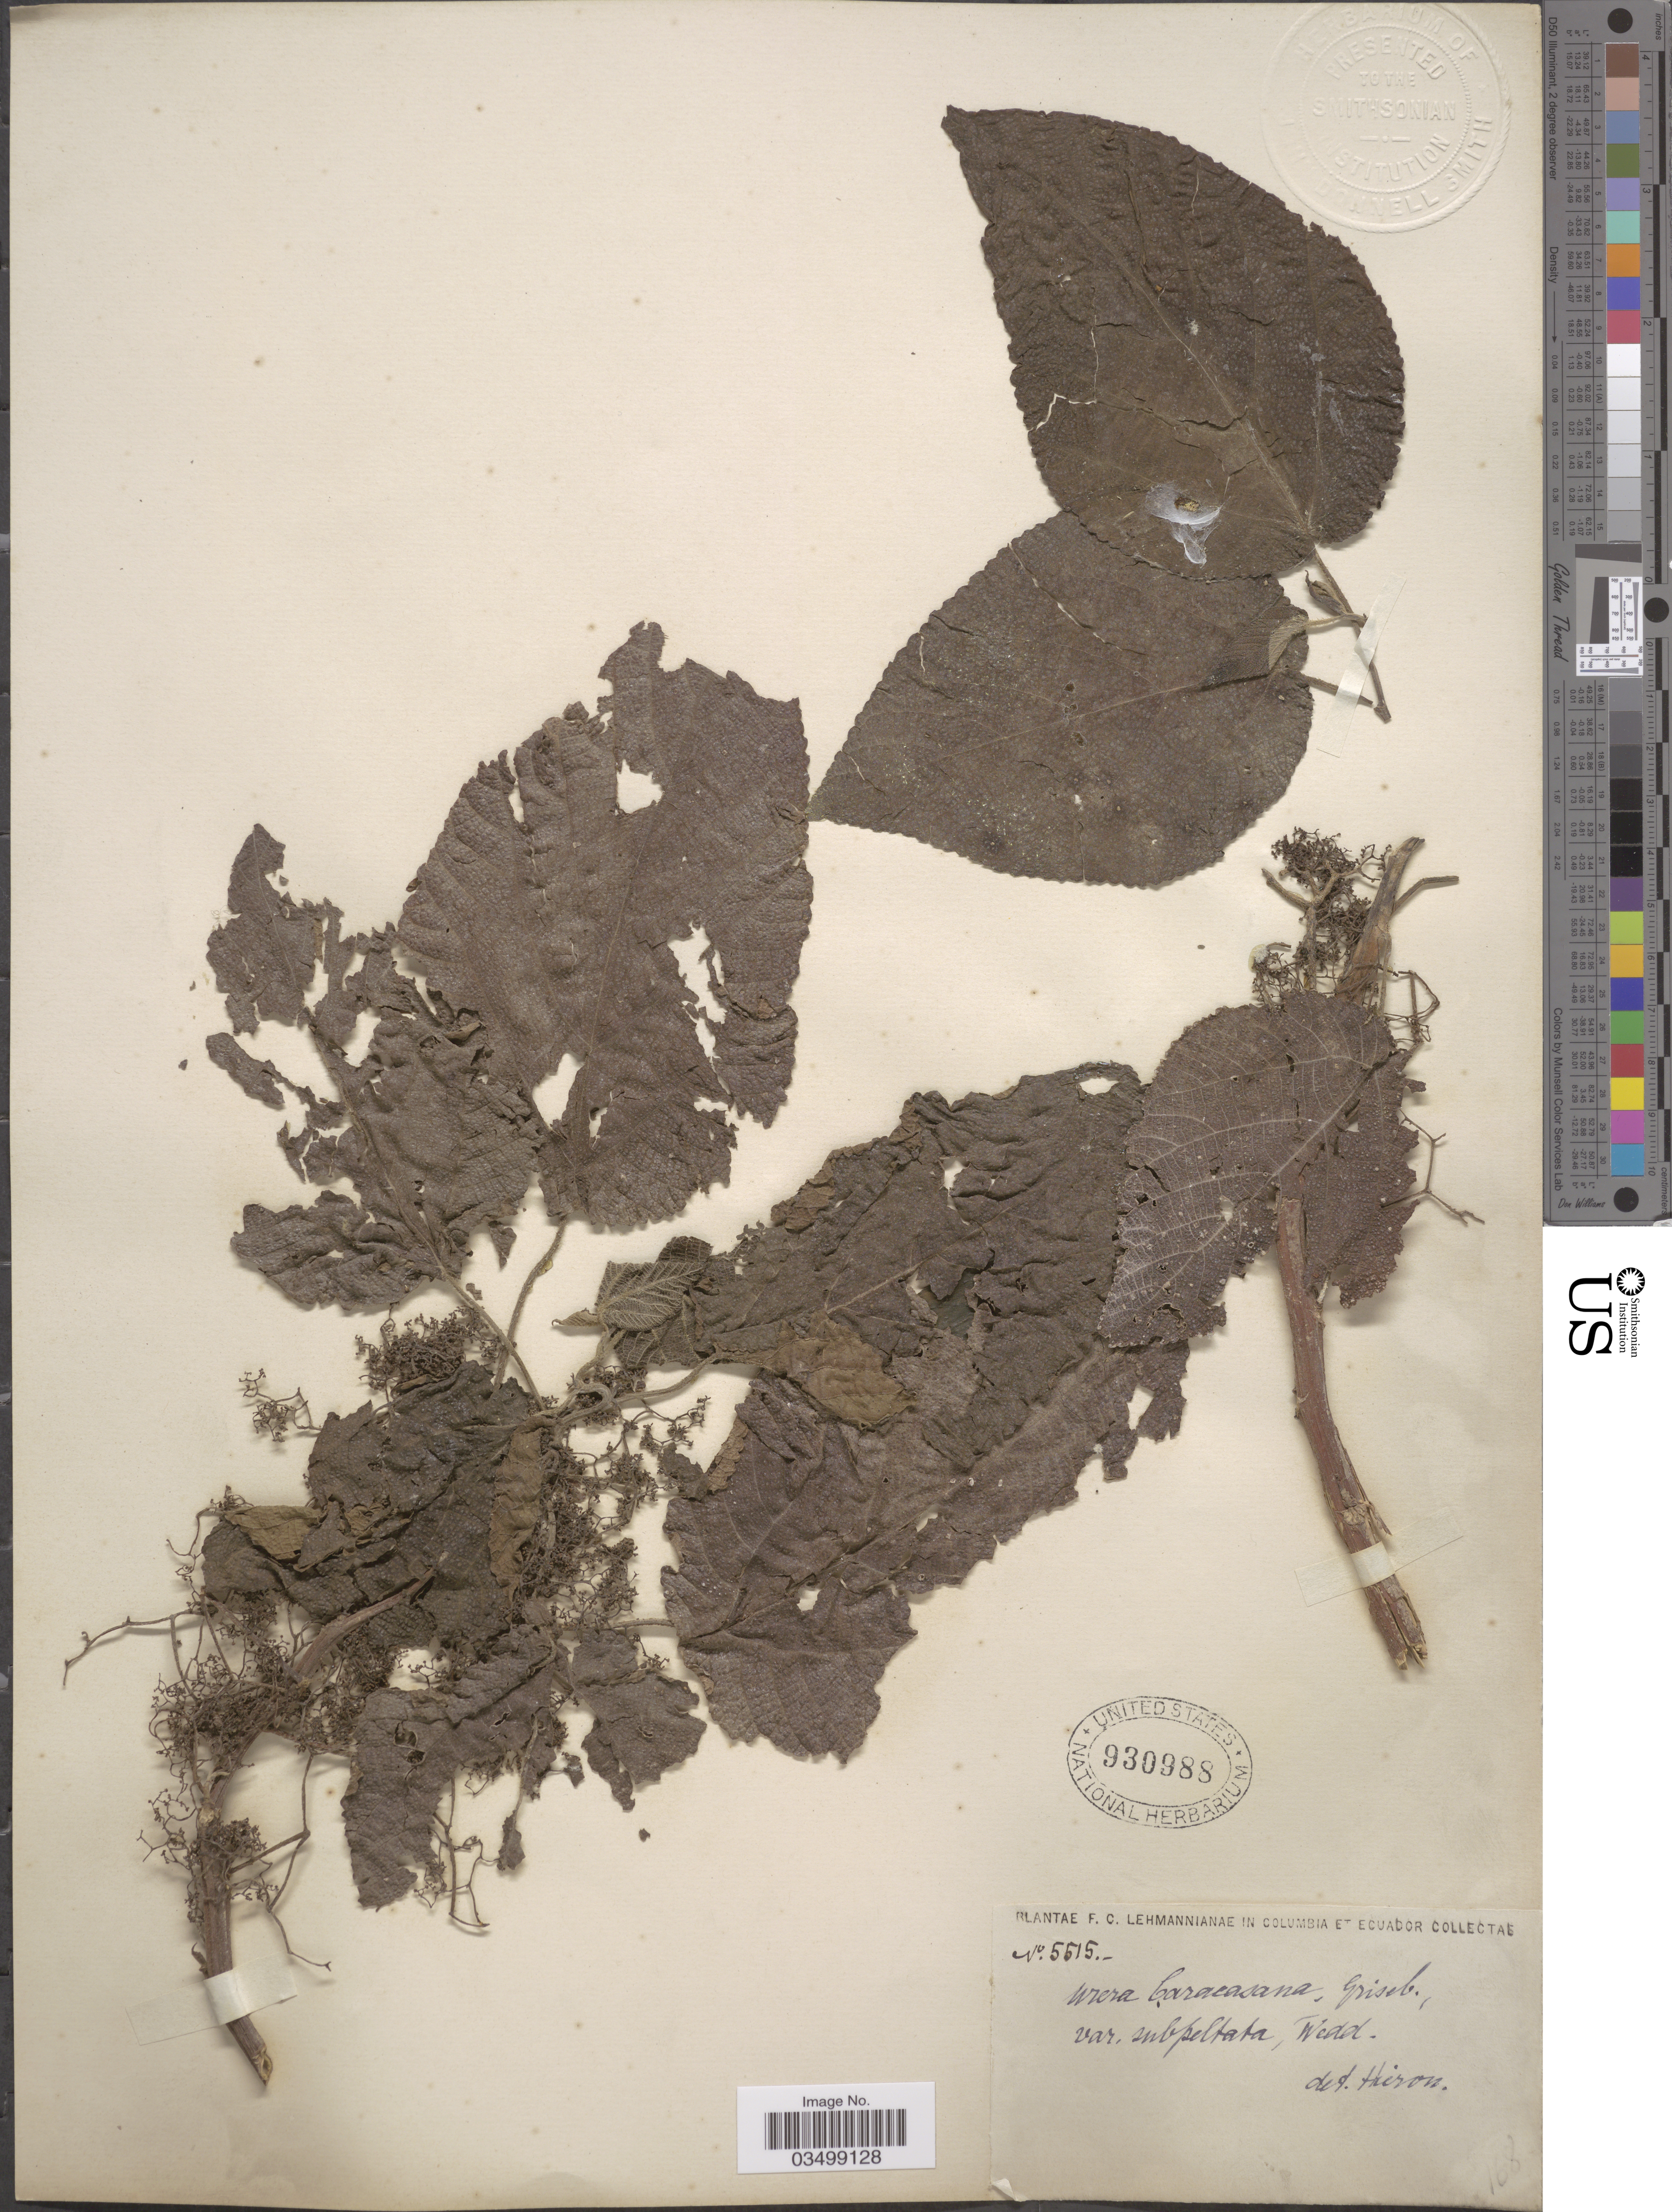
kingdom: Plantae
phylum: Tracheophyta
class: Magnoliopsida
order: Rosales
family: Urticaceae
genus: Urera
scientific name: Urera caracasana var. subpeltata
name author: (Miq.) Wedd.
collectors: F. C. Lehmann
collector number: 5515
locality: Columbia et Ecuador.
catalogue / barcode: US 930988